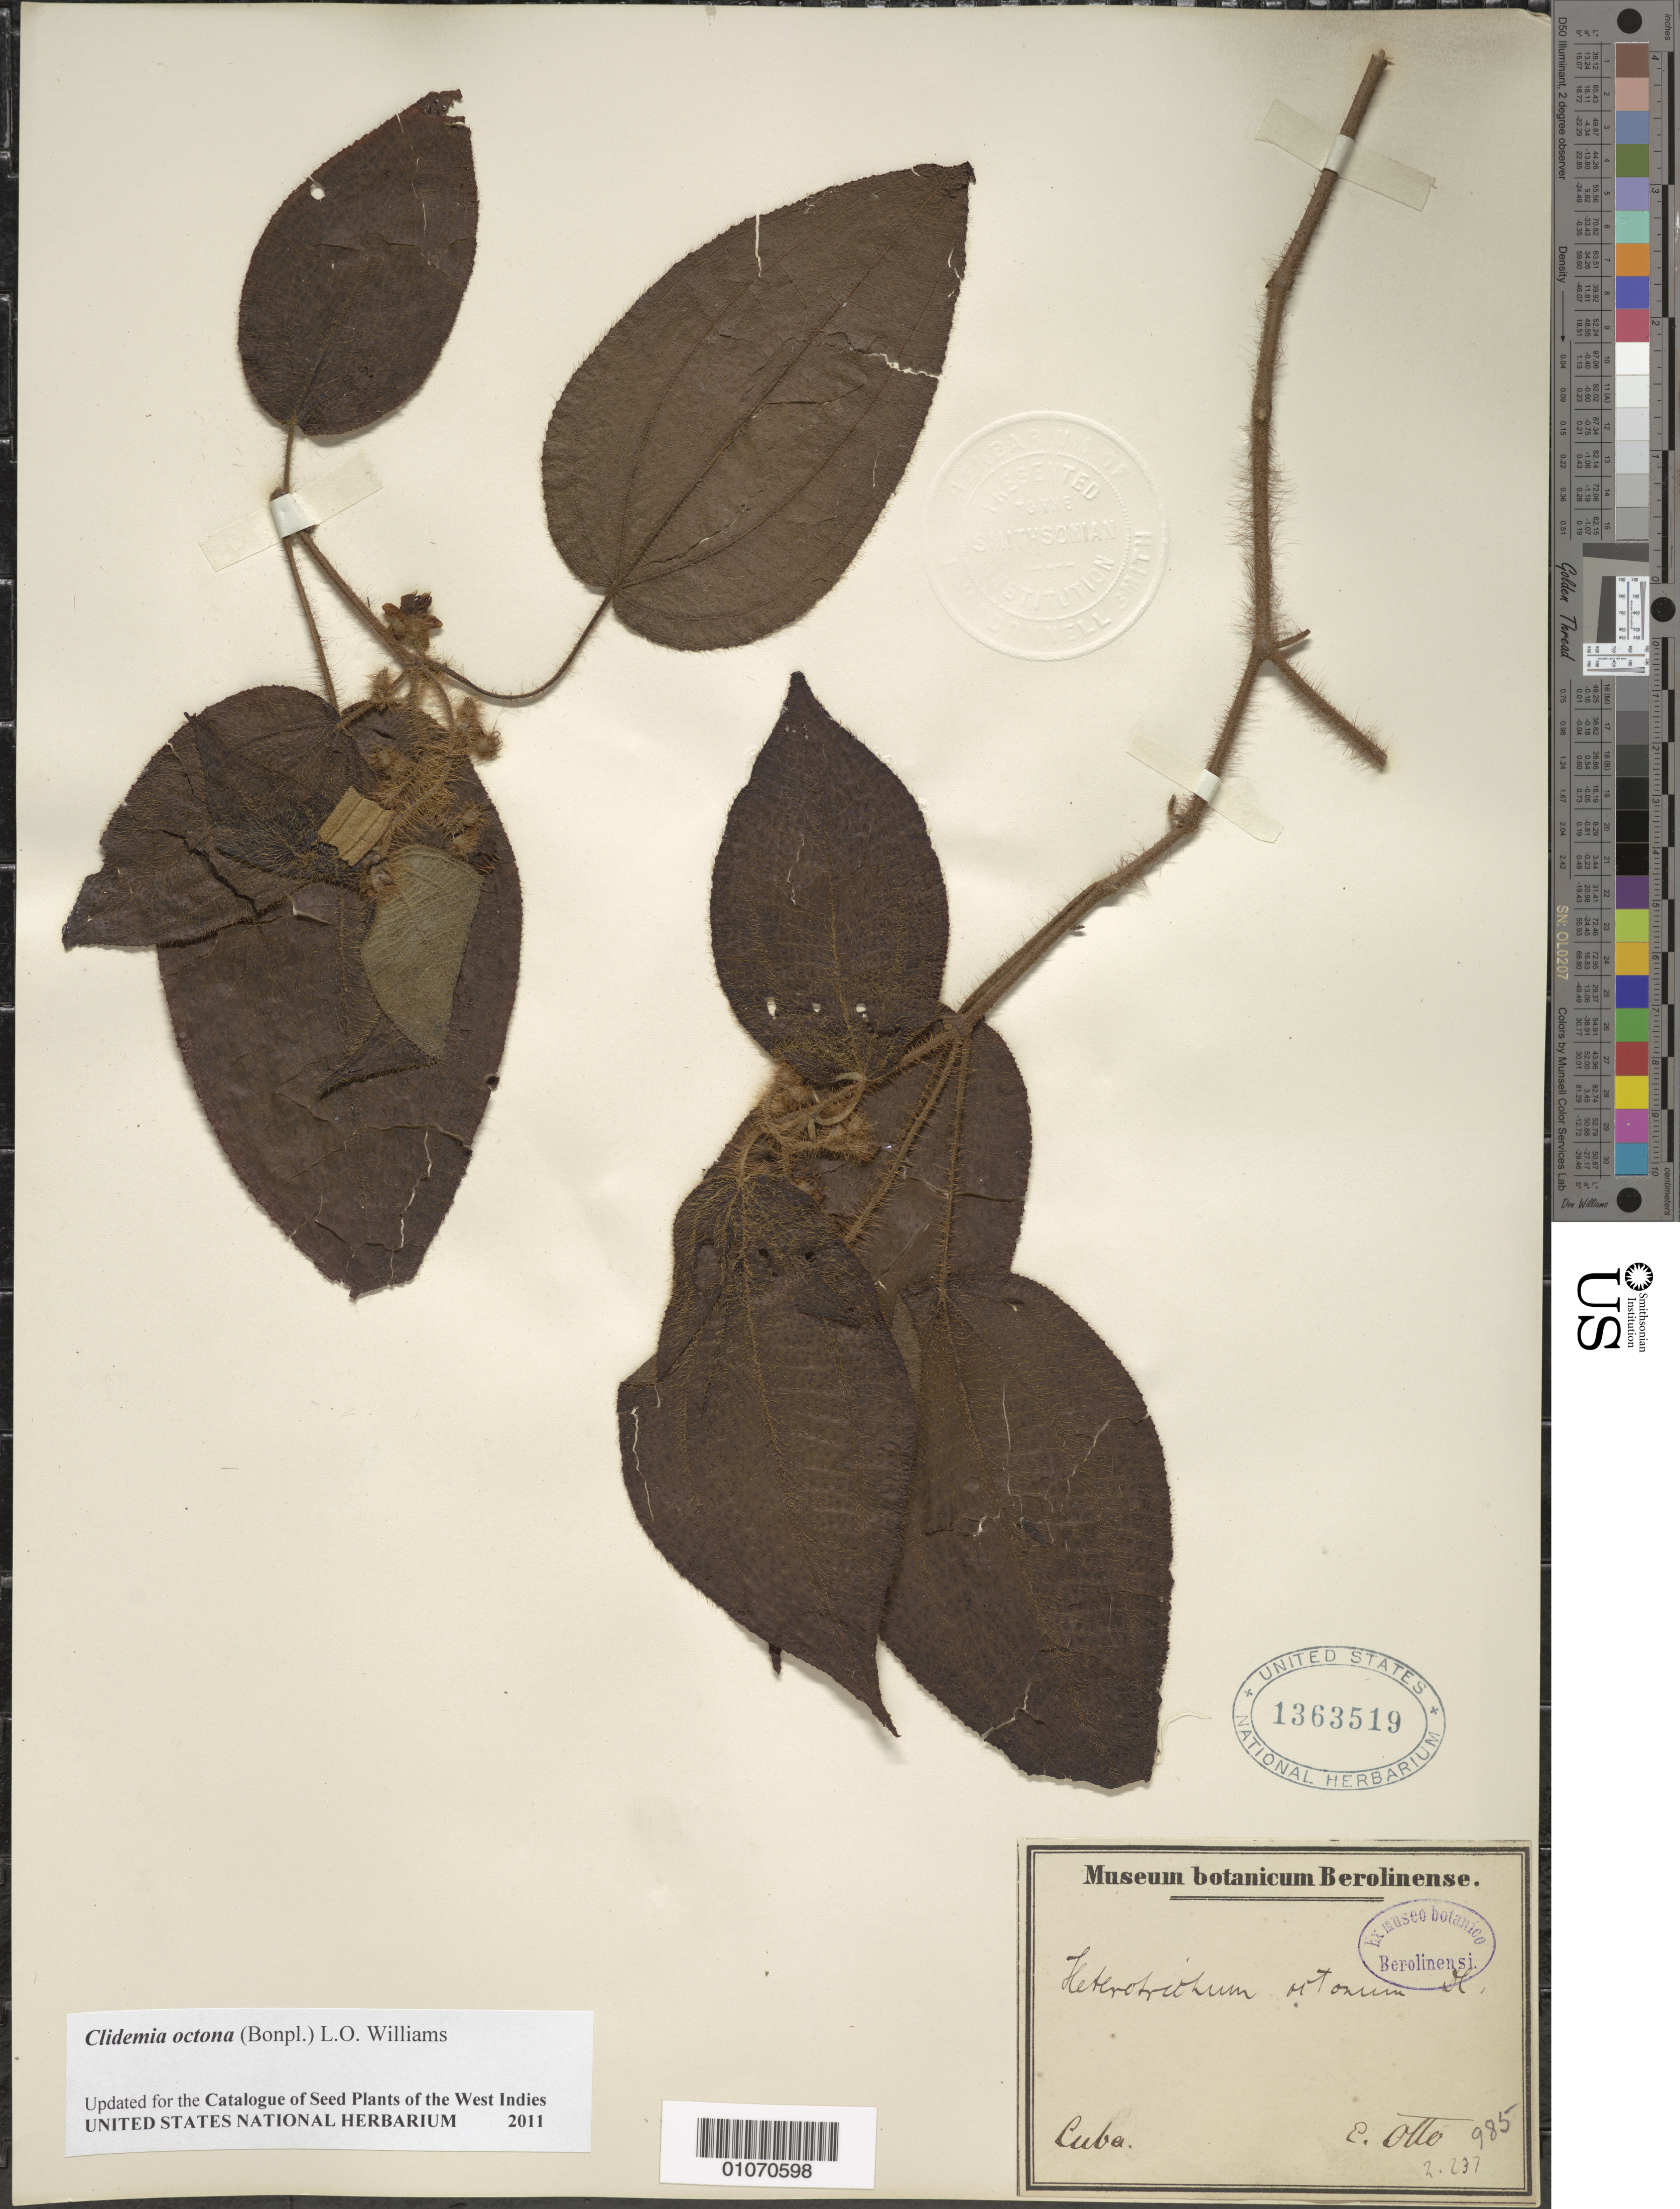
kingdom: Plantae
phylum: Tracheophyta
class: Magnoliopsida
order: Myrtales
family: Melastomataceae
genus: Clidemia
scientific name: Clidemia octona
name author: (Bonpl.) L.O. Williams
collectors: E. Otto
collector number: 985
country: Cuba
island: Cuba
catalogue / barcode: US 1363519